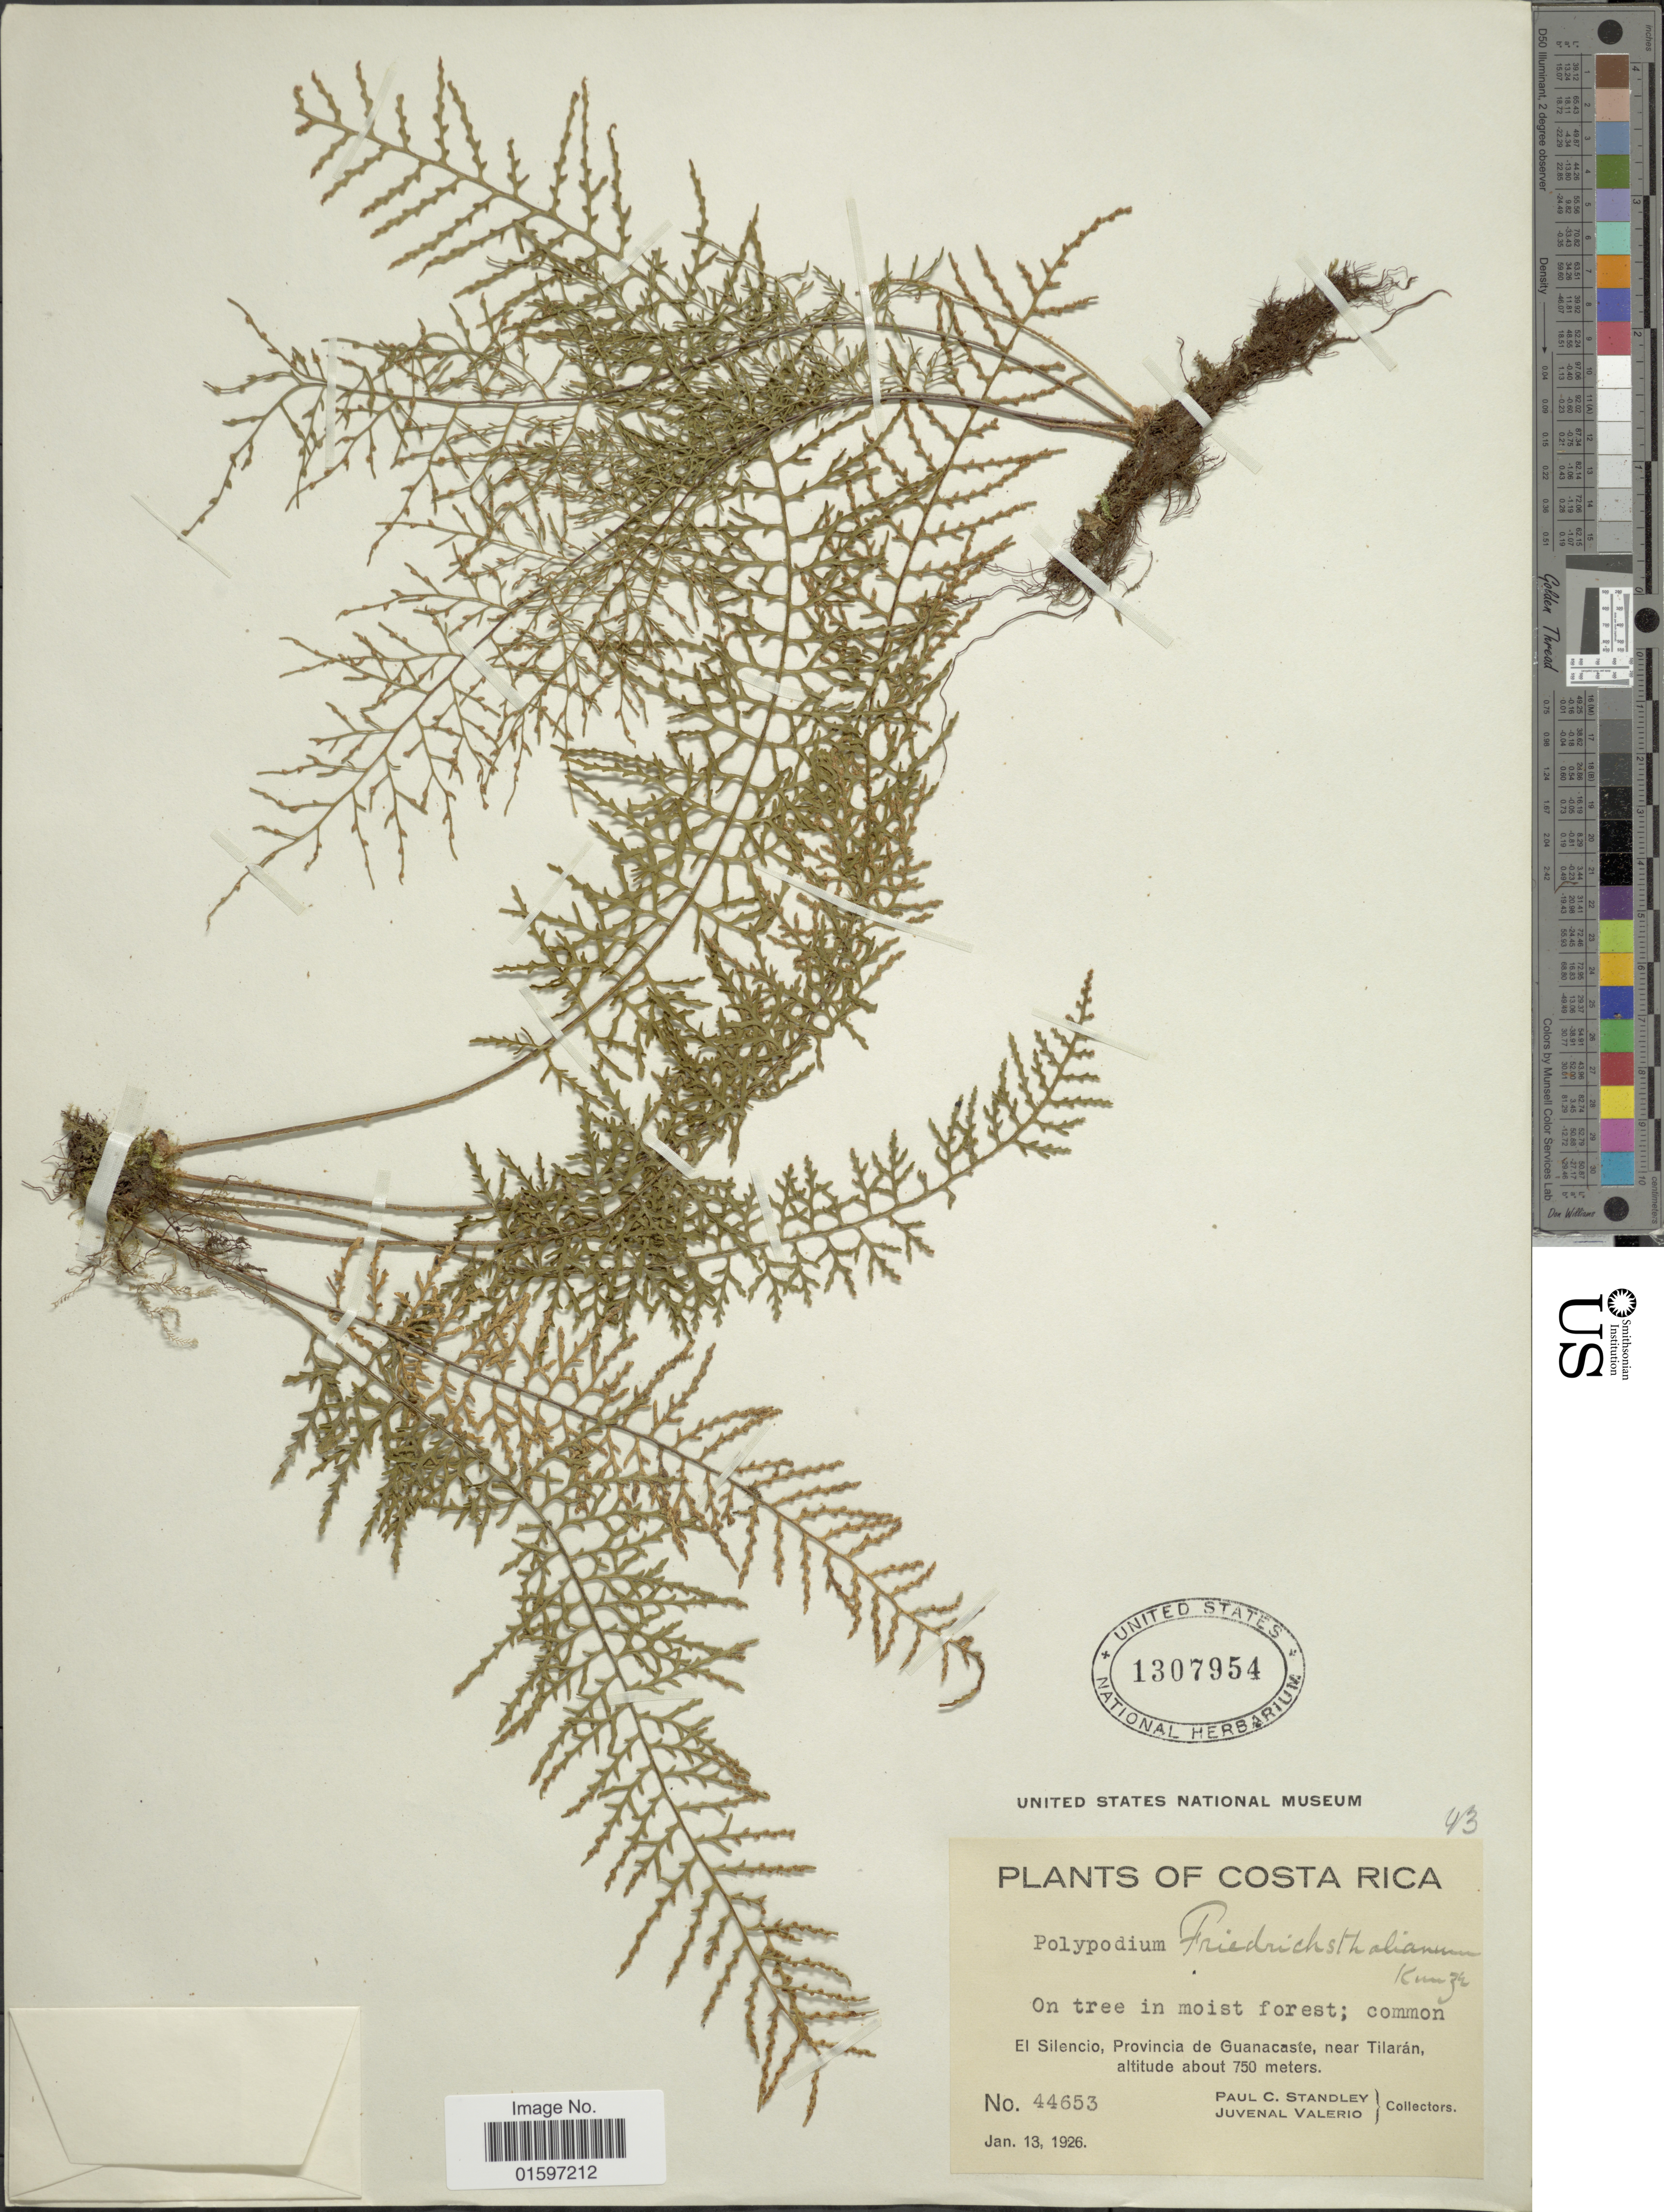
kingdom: Plantae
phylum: Tracheophyta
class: Polypodiopsida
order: Polypodiales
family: Polypodiaceae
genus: Pleopeltis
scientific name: Pleopeltis friedrichsthaliana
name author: (Kunze)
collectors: P. C. Standley & J. Valerio R.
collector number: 44653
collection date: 1926-01-13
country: Costa Rica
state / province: Guanacaste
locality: El Silencio, Provincia de Guanacaste, near Tilarán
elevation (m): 750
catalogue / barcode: US 1307954